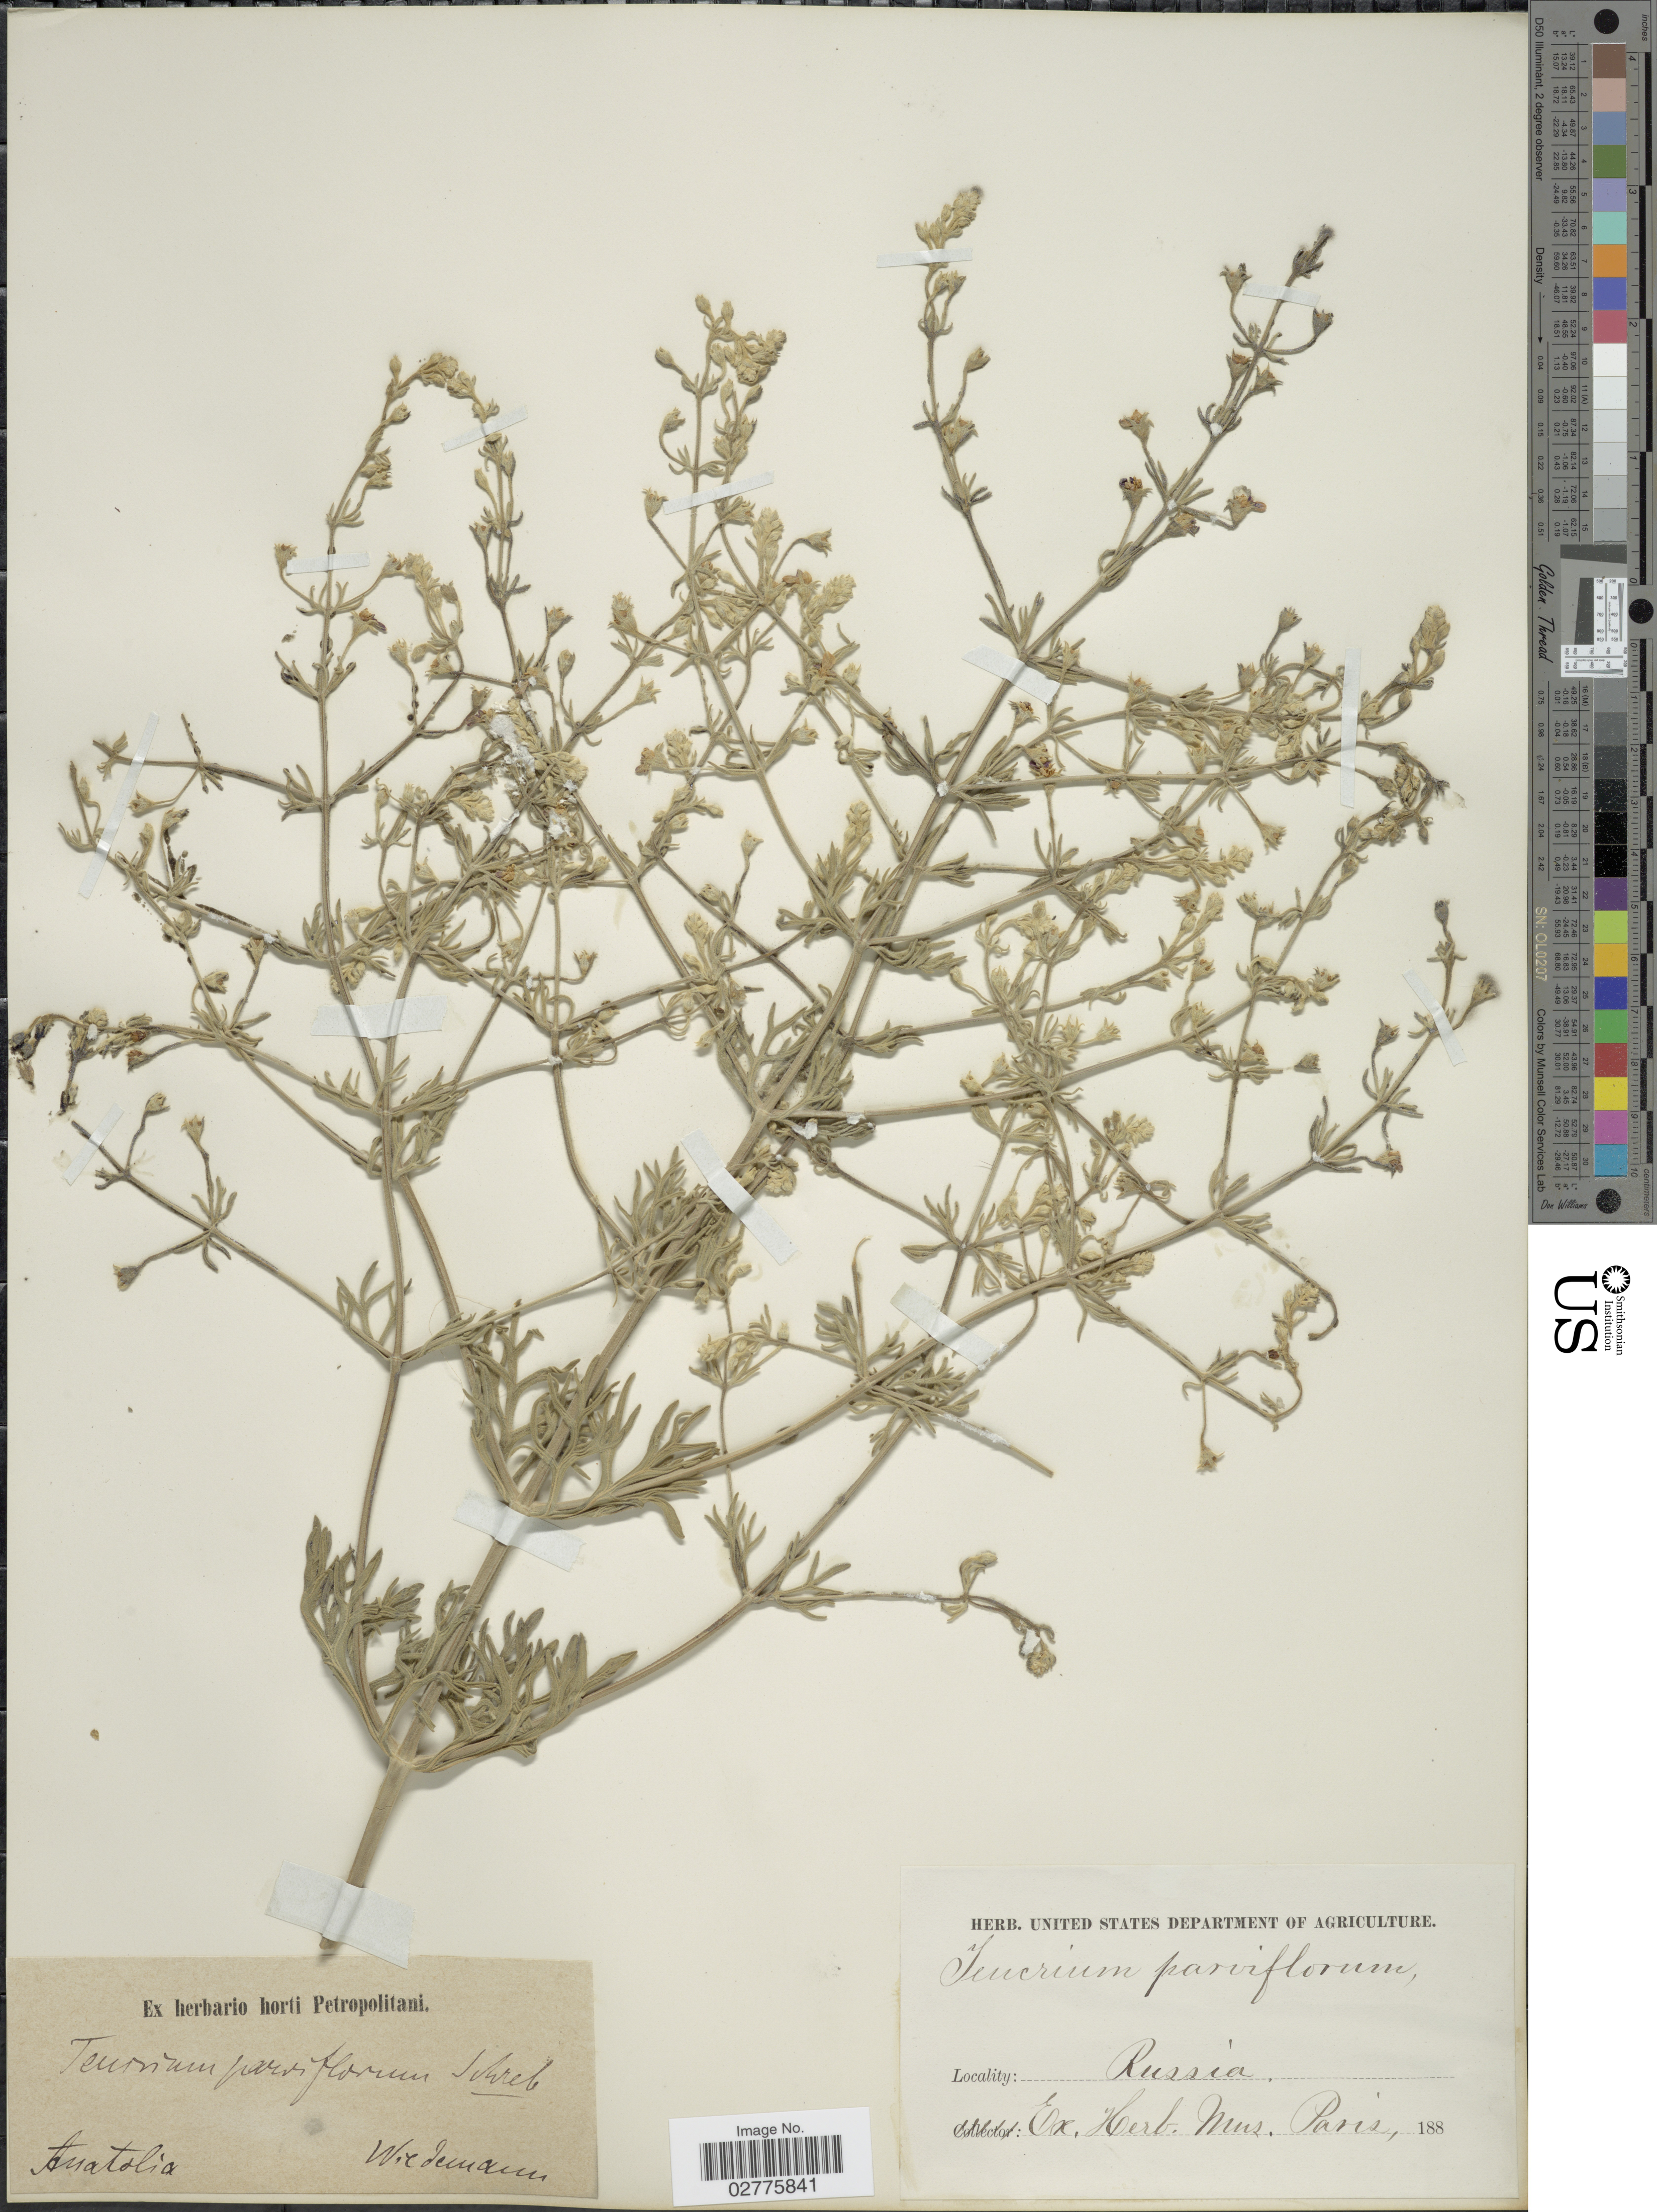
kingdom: Plantae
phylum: Tracheophyta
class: Magnoliopsida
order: Lamiales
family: Lamiaceae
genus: Teucrium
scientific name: Teucrium parviflorum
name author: Schreb.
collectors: -. Wredemann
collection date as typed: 188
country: Turkey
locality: Anatolia.